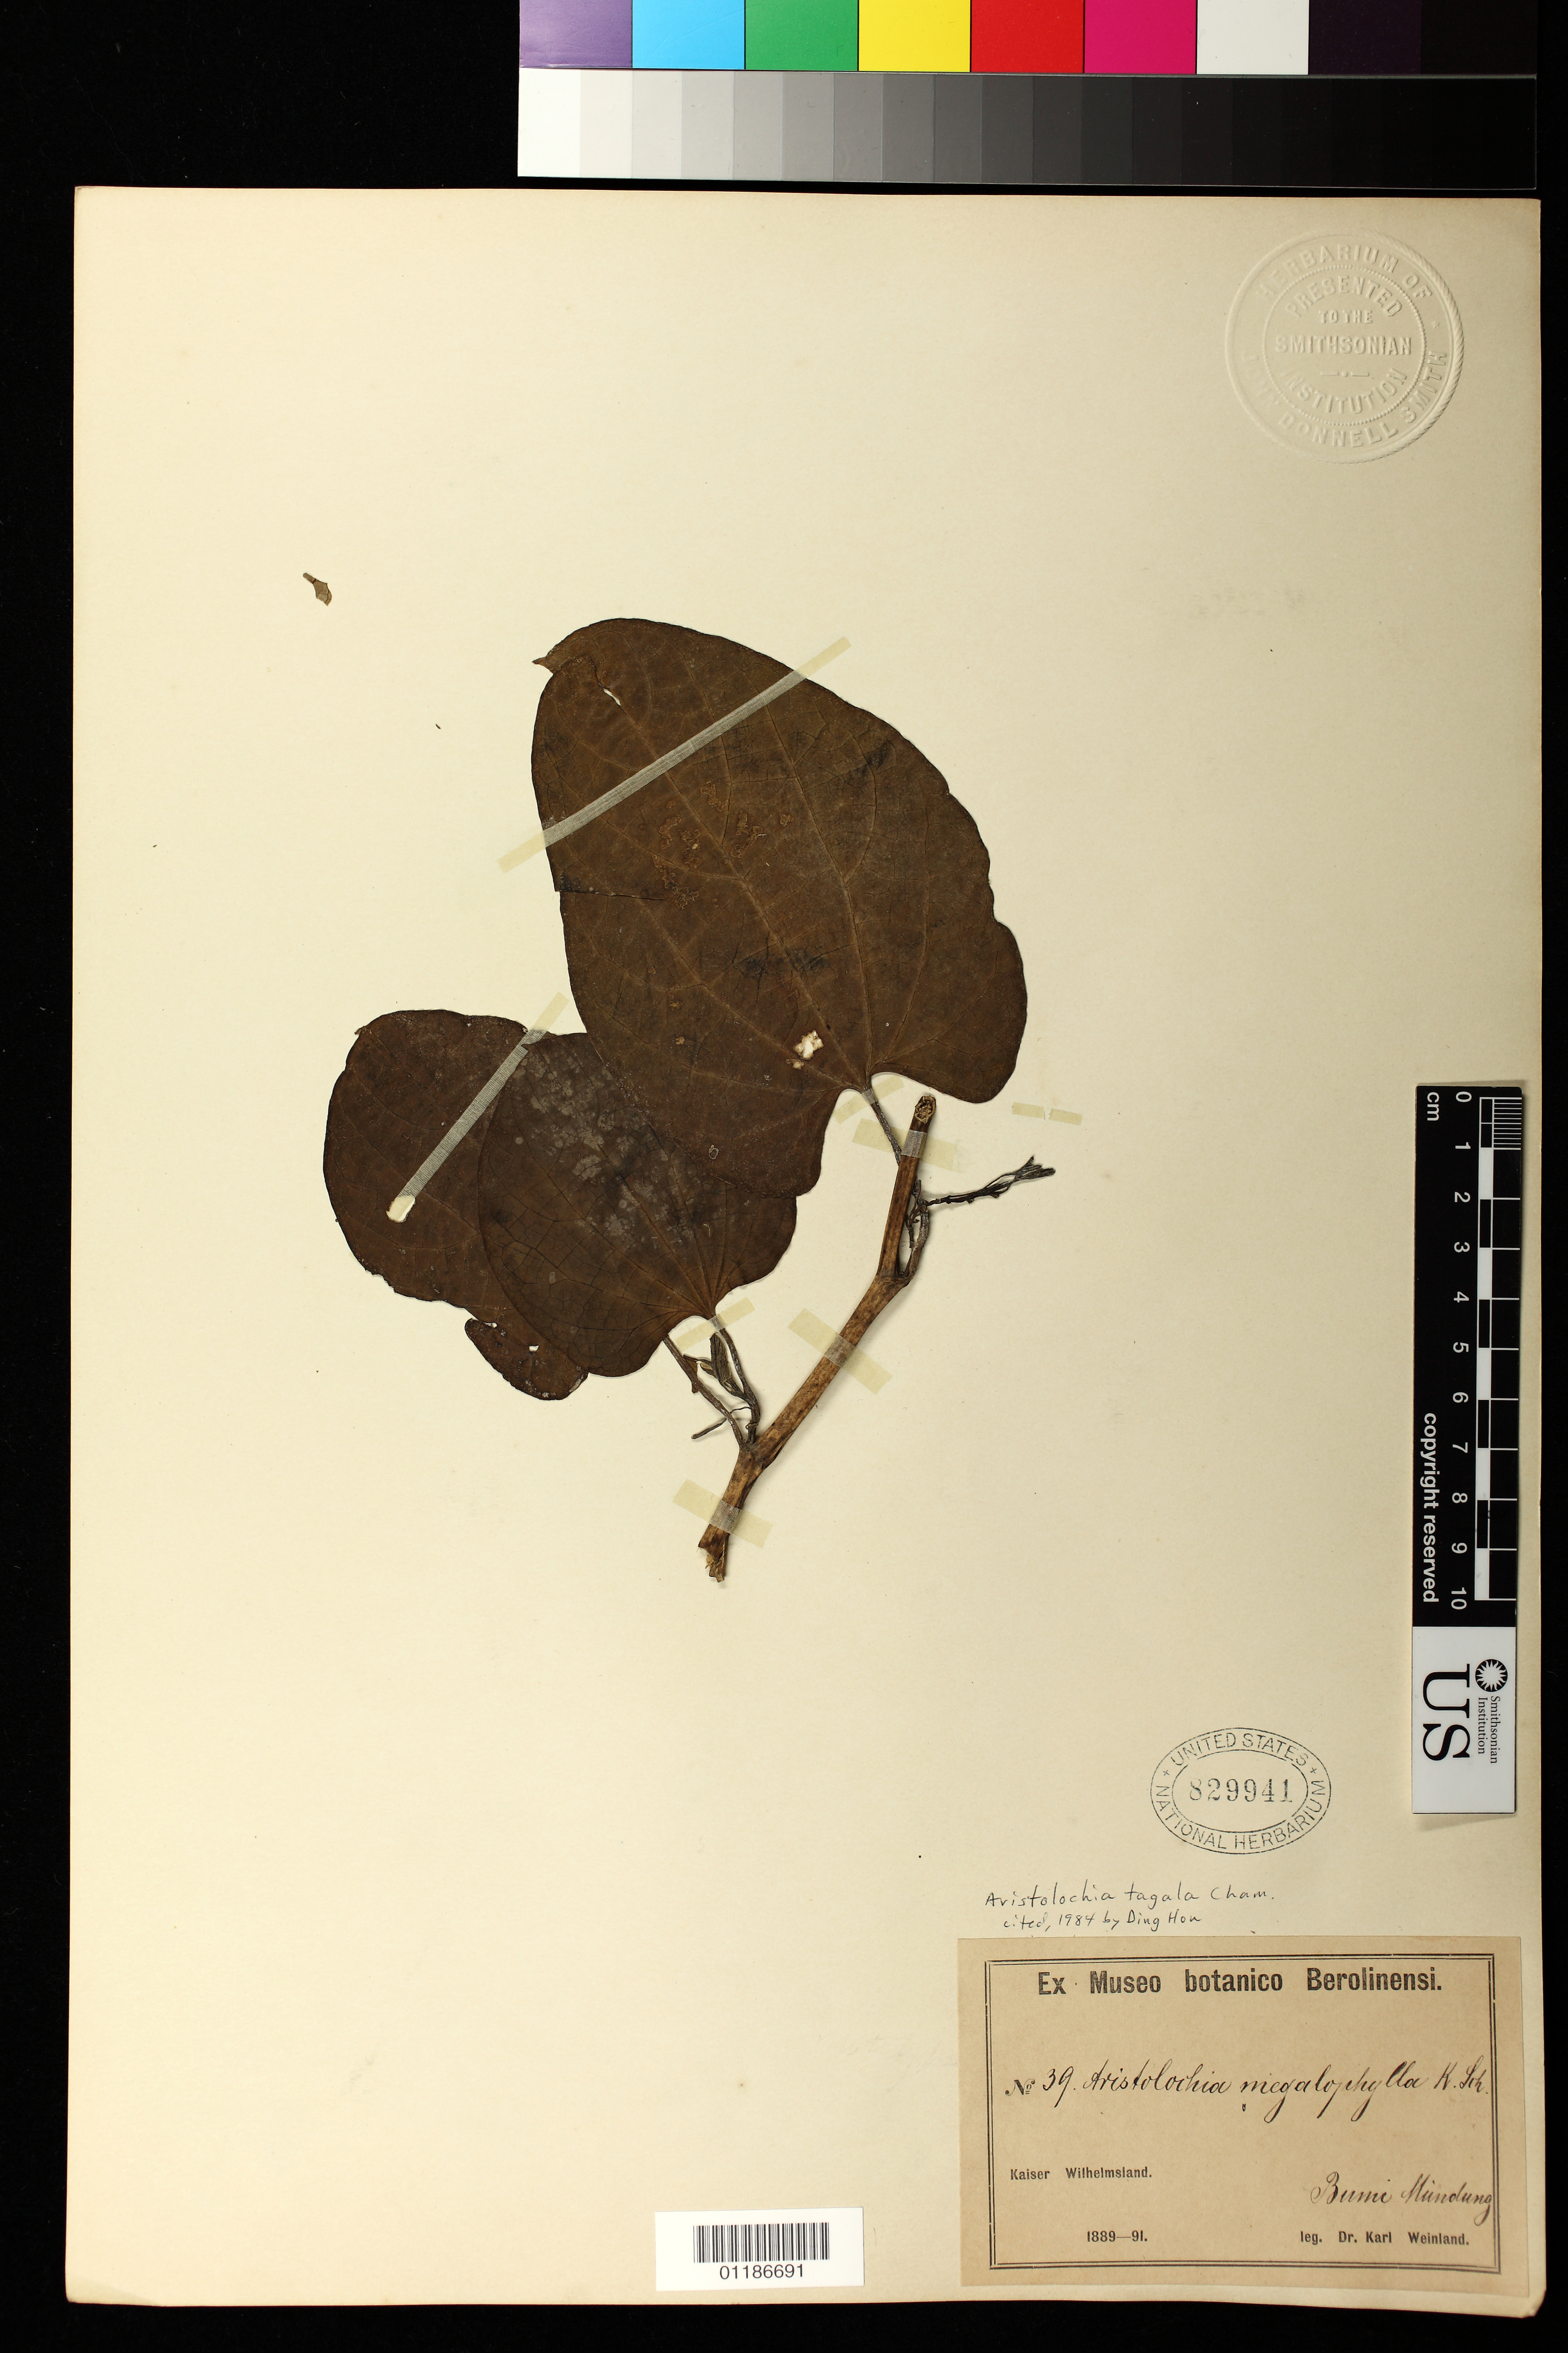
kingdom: Plantae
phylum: Tracheophyta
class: Magnoliopsida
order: Piperales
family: Aristolochiaceae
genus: Aristolochia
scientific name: Aristolochia tagala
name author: Cham.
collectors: K. Weinland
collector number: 39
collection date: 1889/1891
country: Papua New Guinea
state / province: Morobe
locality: Bumi Mendung Bumi River at estuary.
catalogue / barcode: US 829941